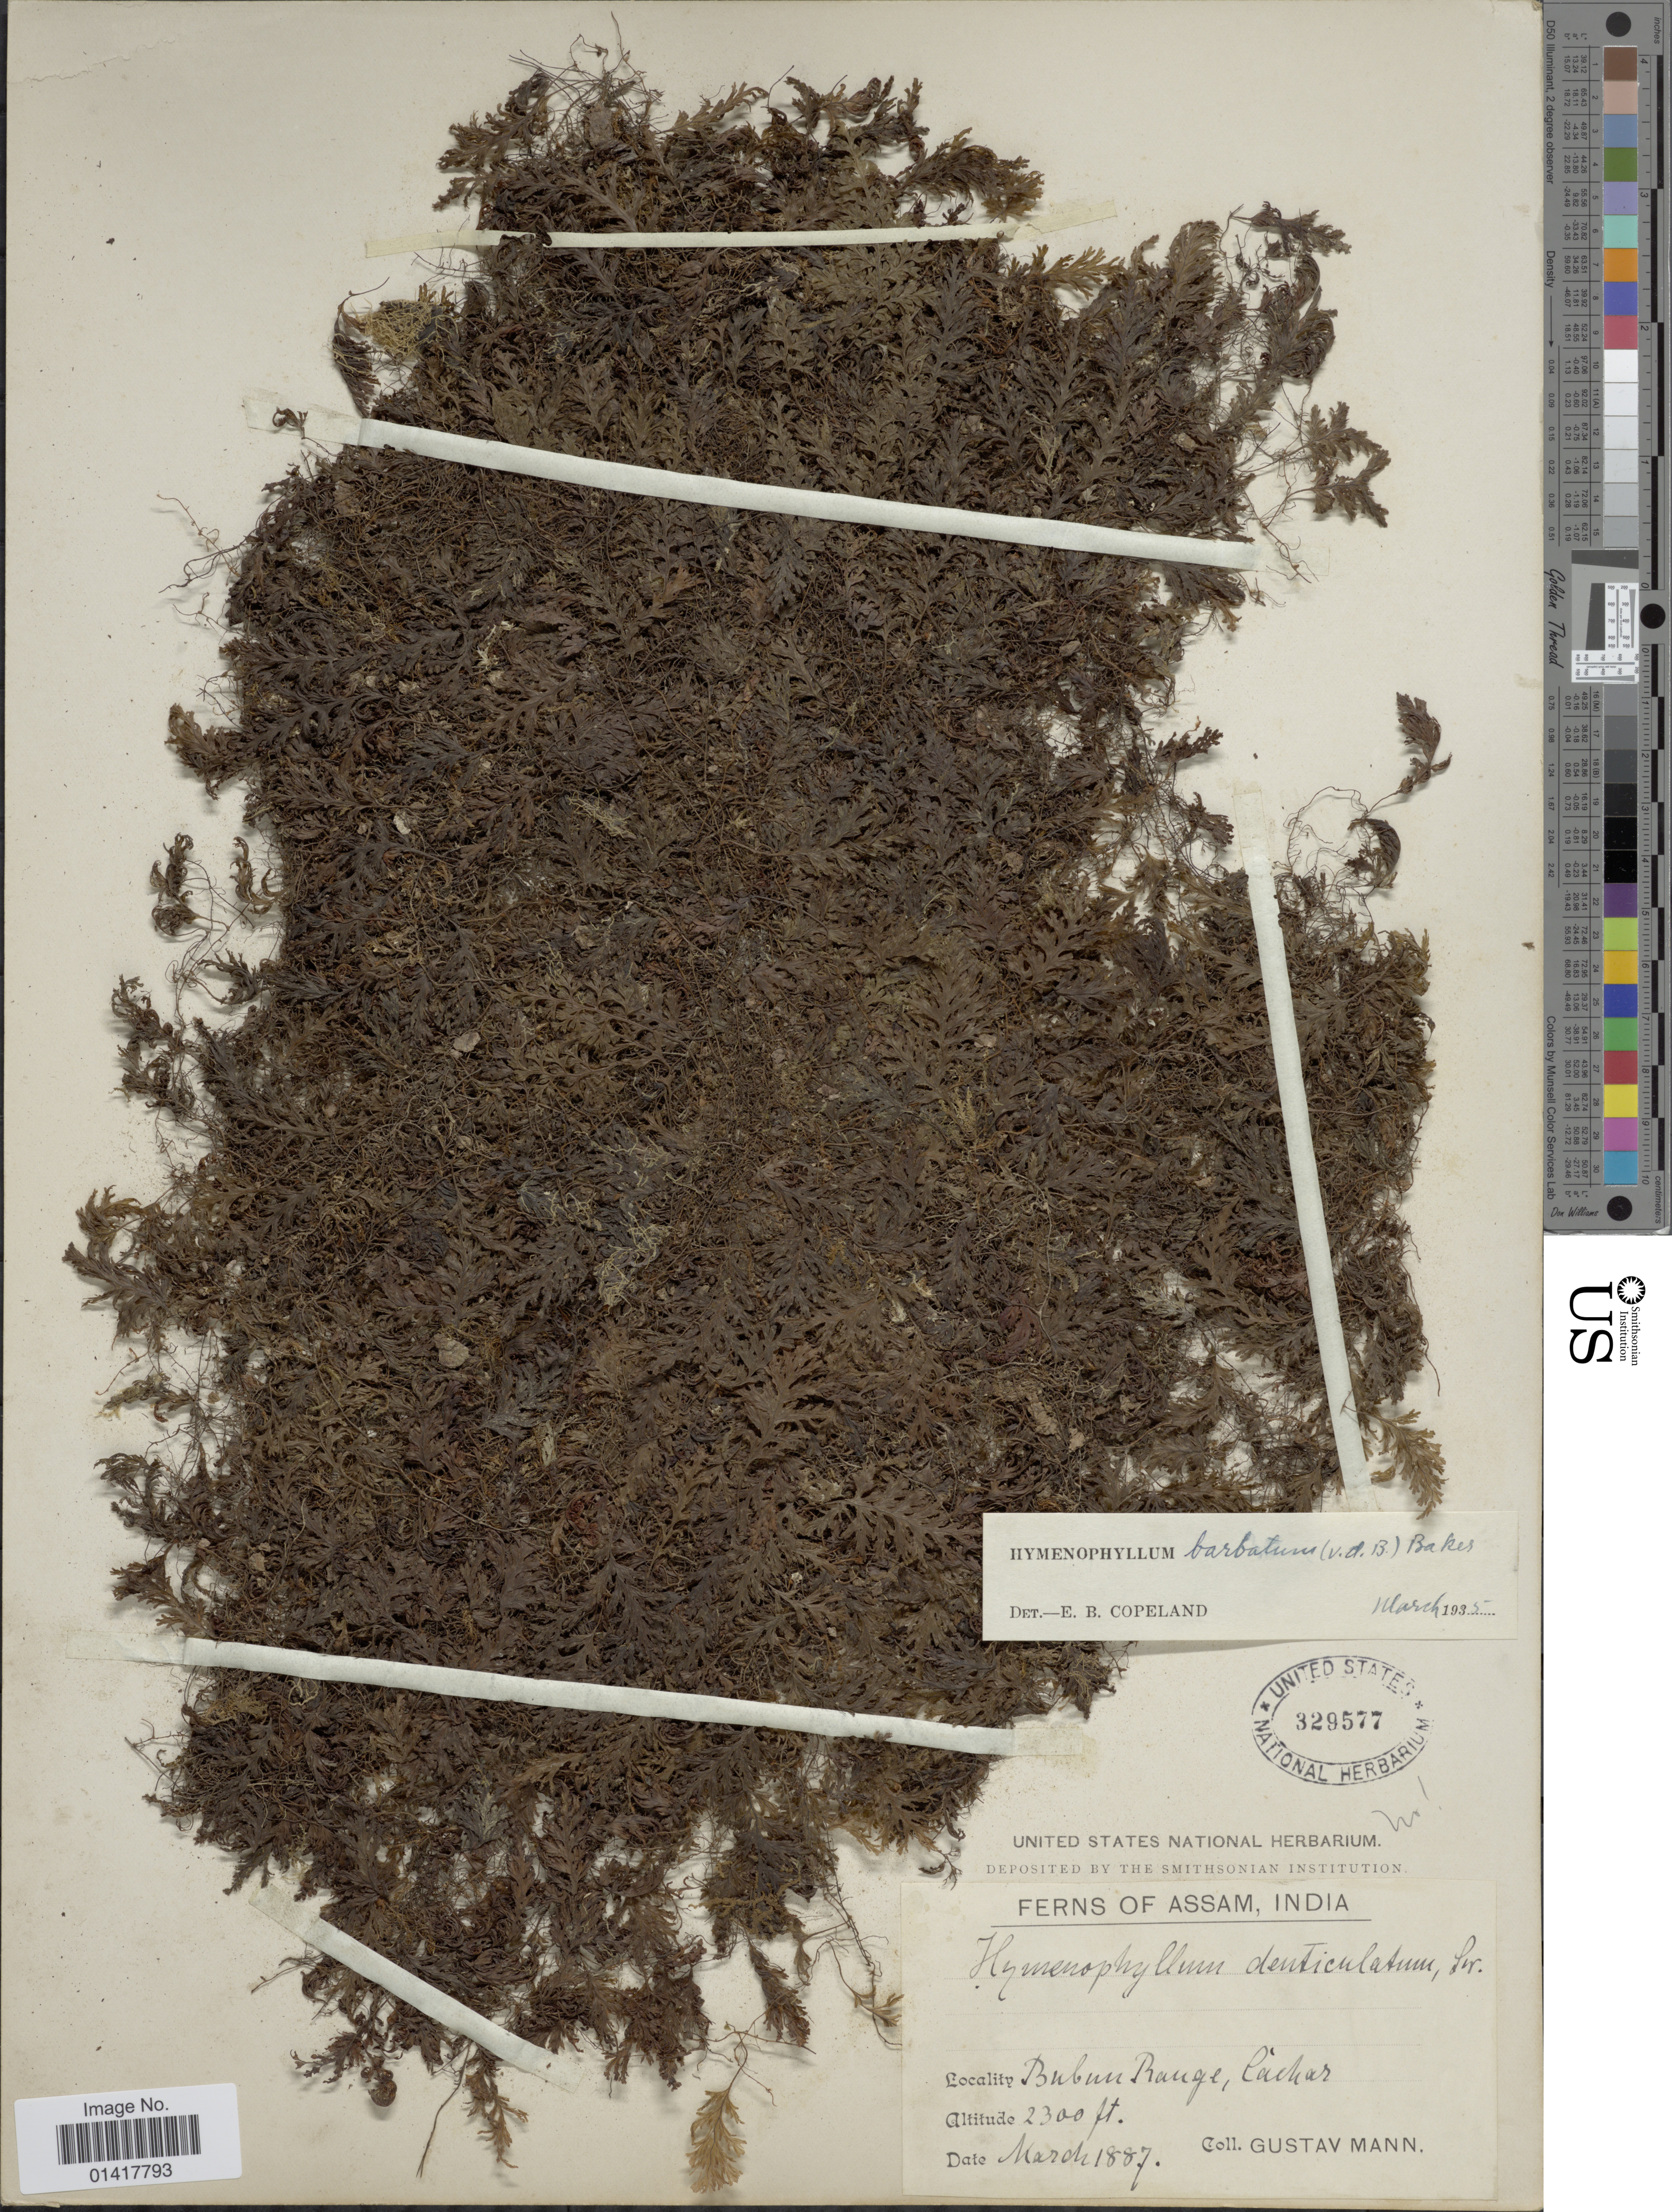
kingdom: Plantae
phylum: Tracheophyta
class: Polypodiopsida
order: Hymenophyllales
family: Hymenophyllaceae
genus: Hymenophyllum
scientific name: Hymenophyllum barbatum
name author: (Bosch) Baker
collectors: G. Mann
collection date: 1887-03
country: India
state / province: Assam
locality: Bubun Range, Cachar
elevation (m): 701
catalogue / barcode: US 329577